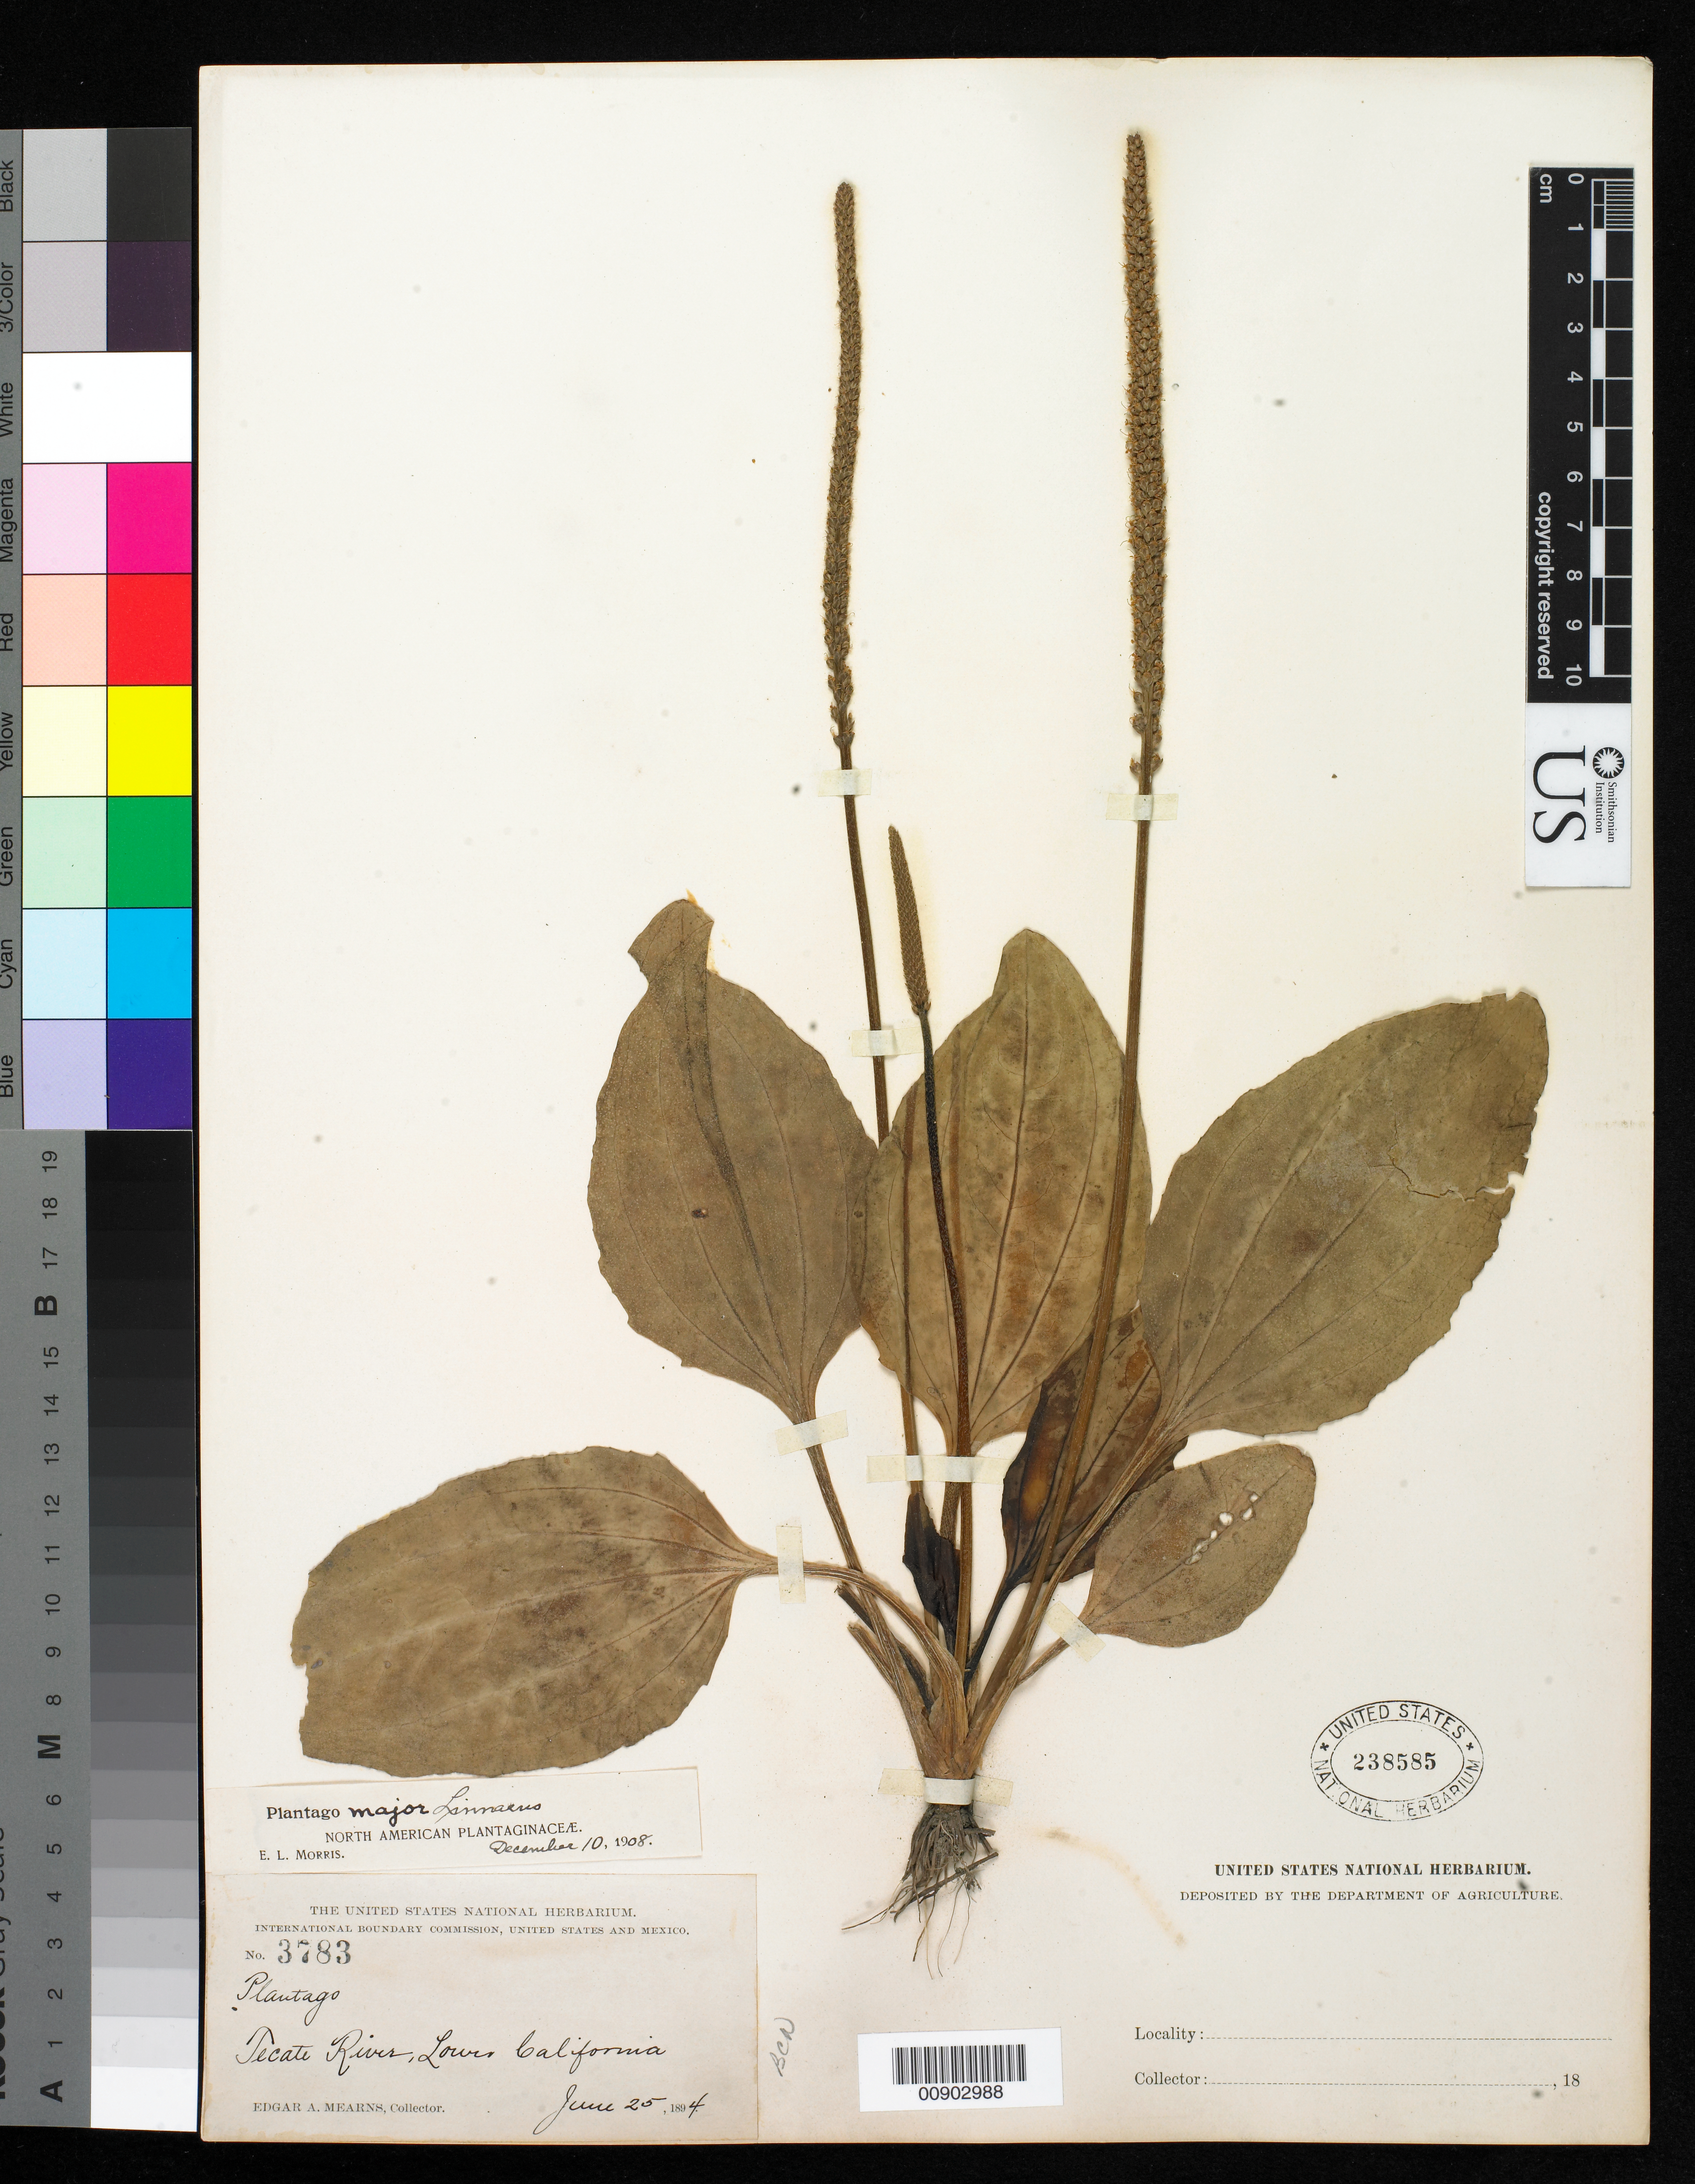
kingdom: Plantae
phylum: Tracheophyta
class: Magnoliopsida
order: Lamiales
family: Plantaginaceae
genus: Plantago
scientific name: Plantago major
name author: L.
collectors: E. A. Mearns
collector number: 3783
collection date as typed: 25 Jun 1894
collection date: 1894-06-25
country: Mexico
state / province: Baja California Norte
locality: Tecate River, Baja California.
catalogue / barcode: US 238585